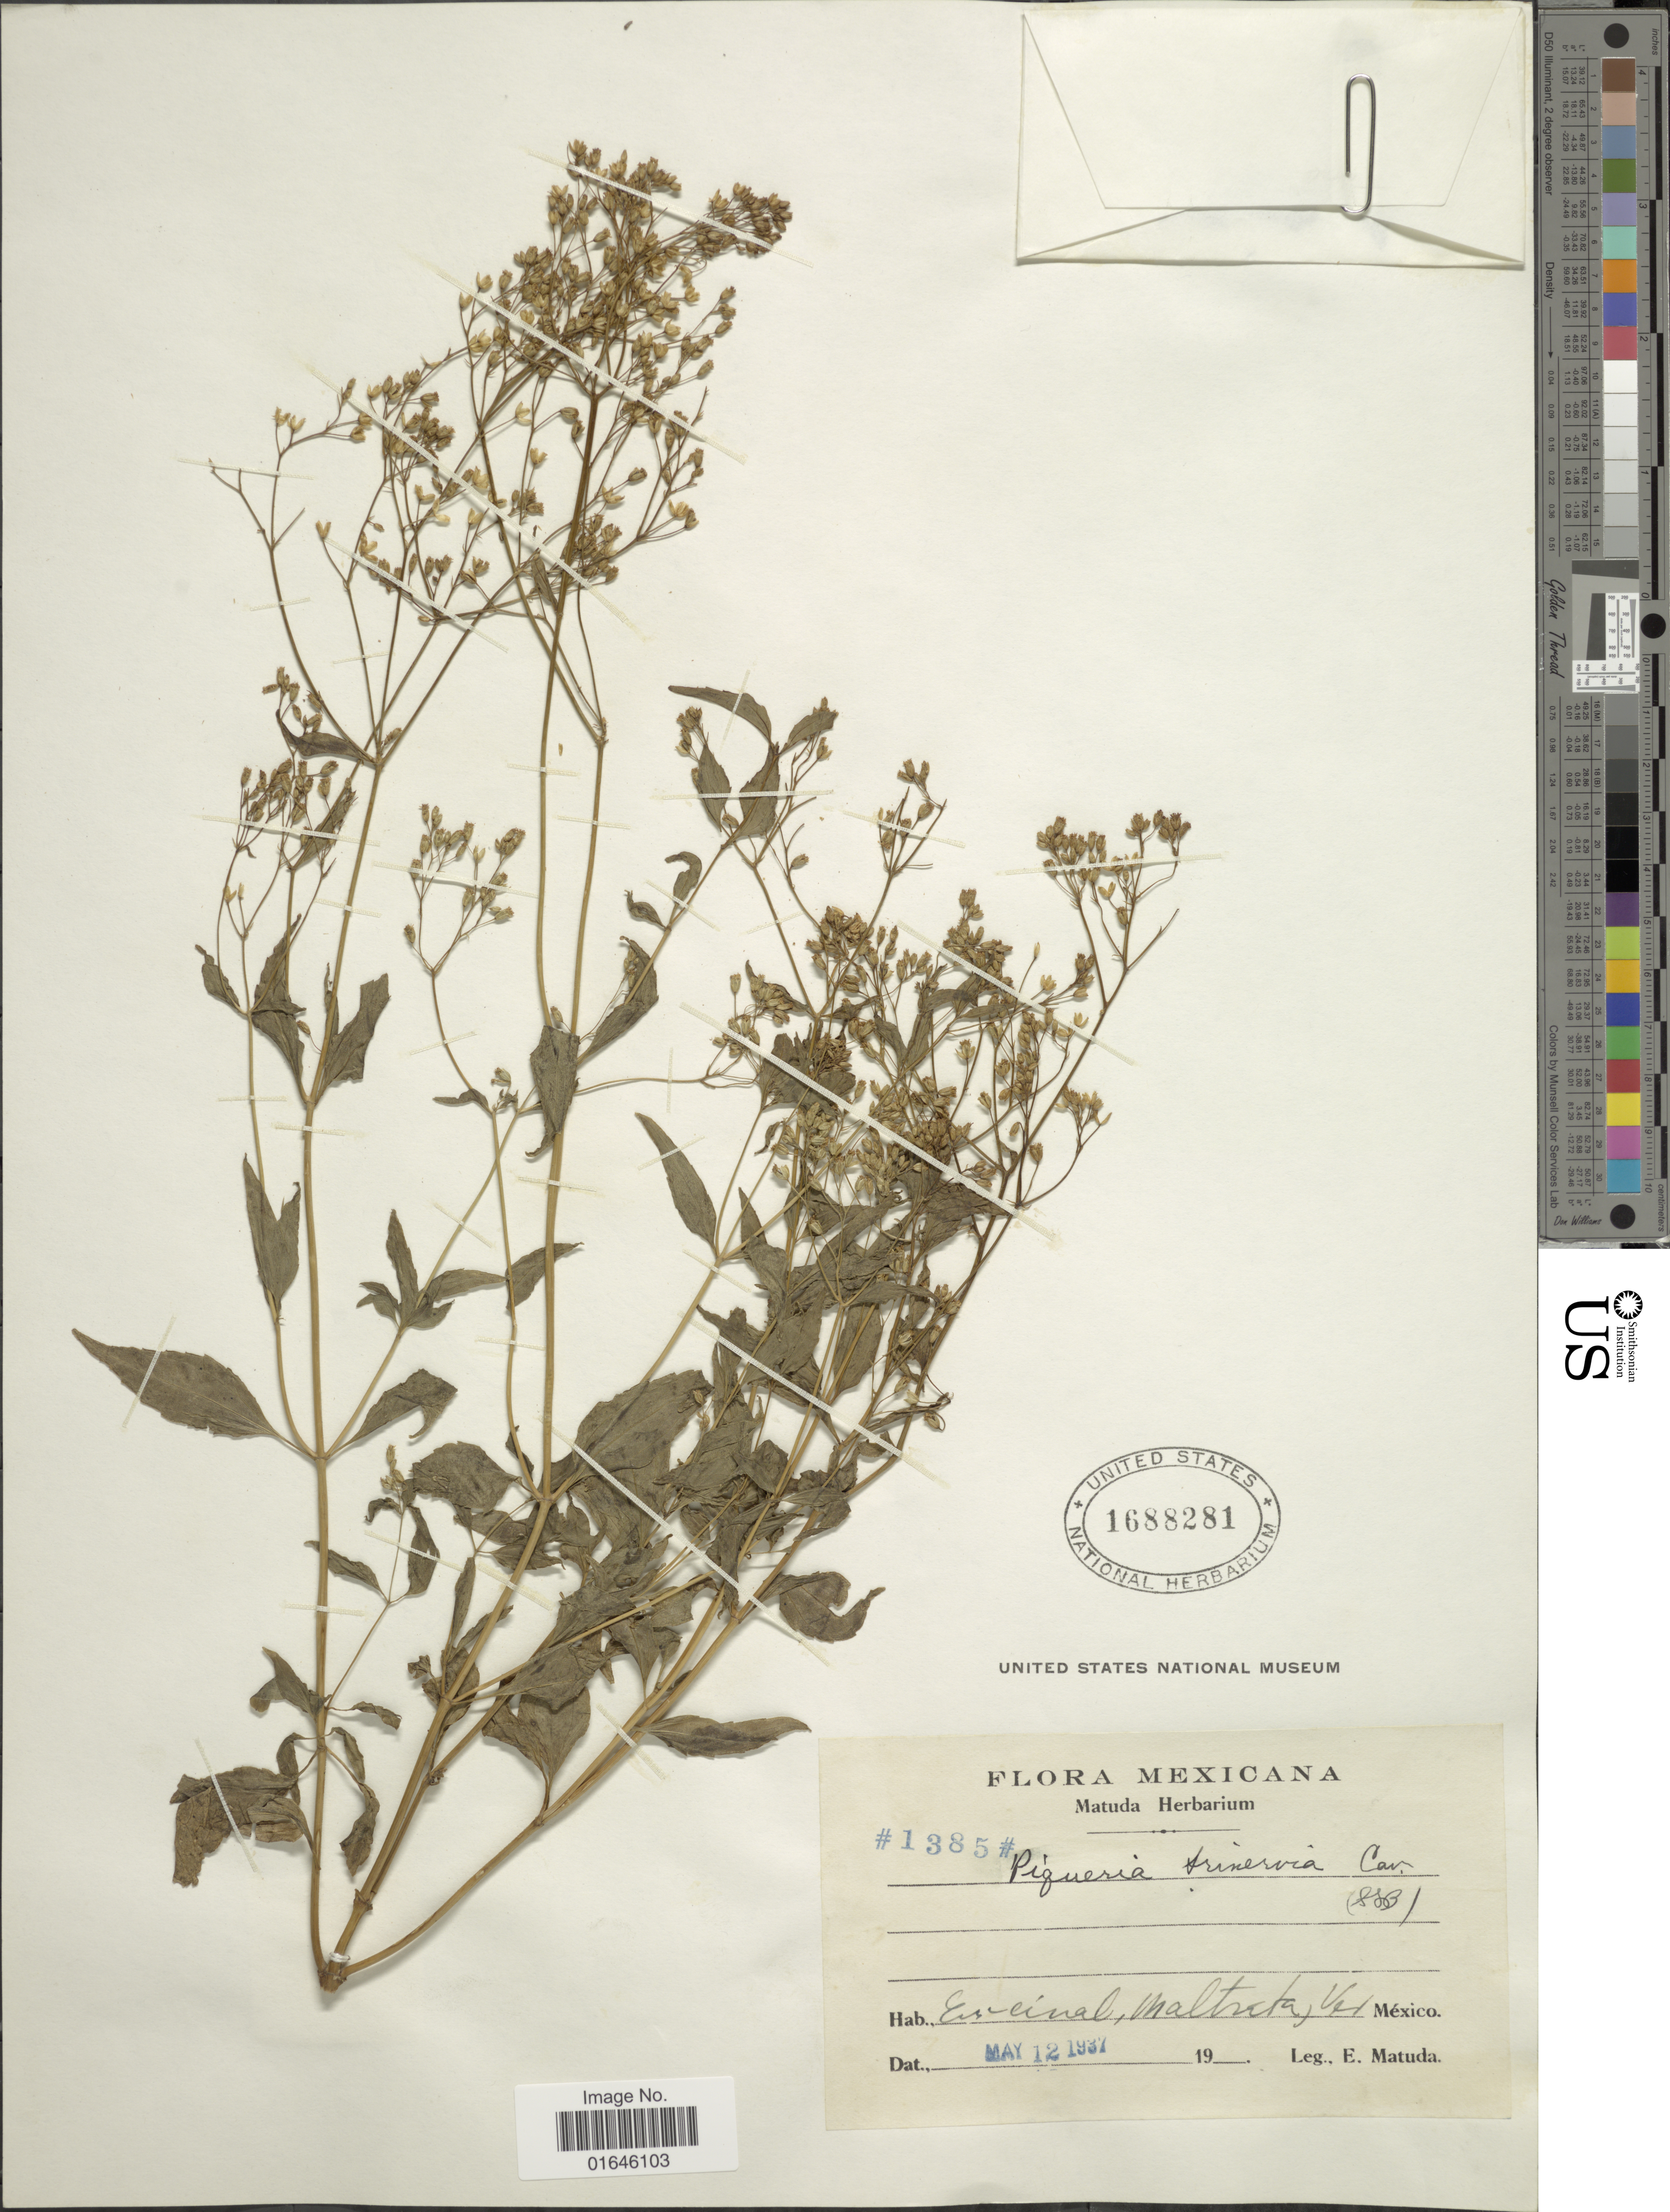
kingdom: Plantae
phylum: Tracheophyta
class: Magnoliopsida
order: Asterales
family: Asteraceae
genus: Piqueria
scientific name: Piqueria trinervia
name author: Cav.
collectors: E. Matuda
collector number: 1385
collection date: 1937-05-12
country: Mexico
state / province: Veracruz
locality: Eneinal, Maltrata, Ver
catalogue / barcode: US 1688281